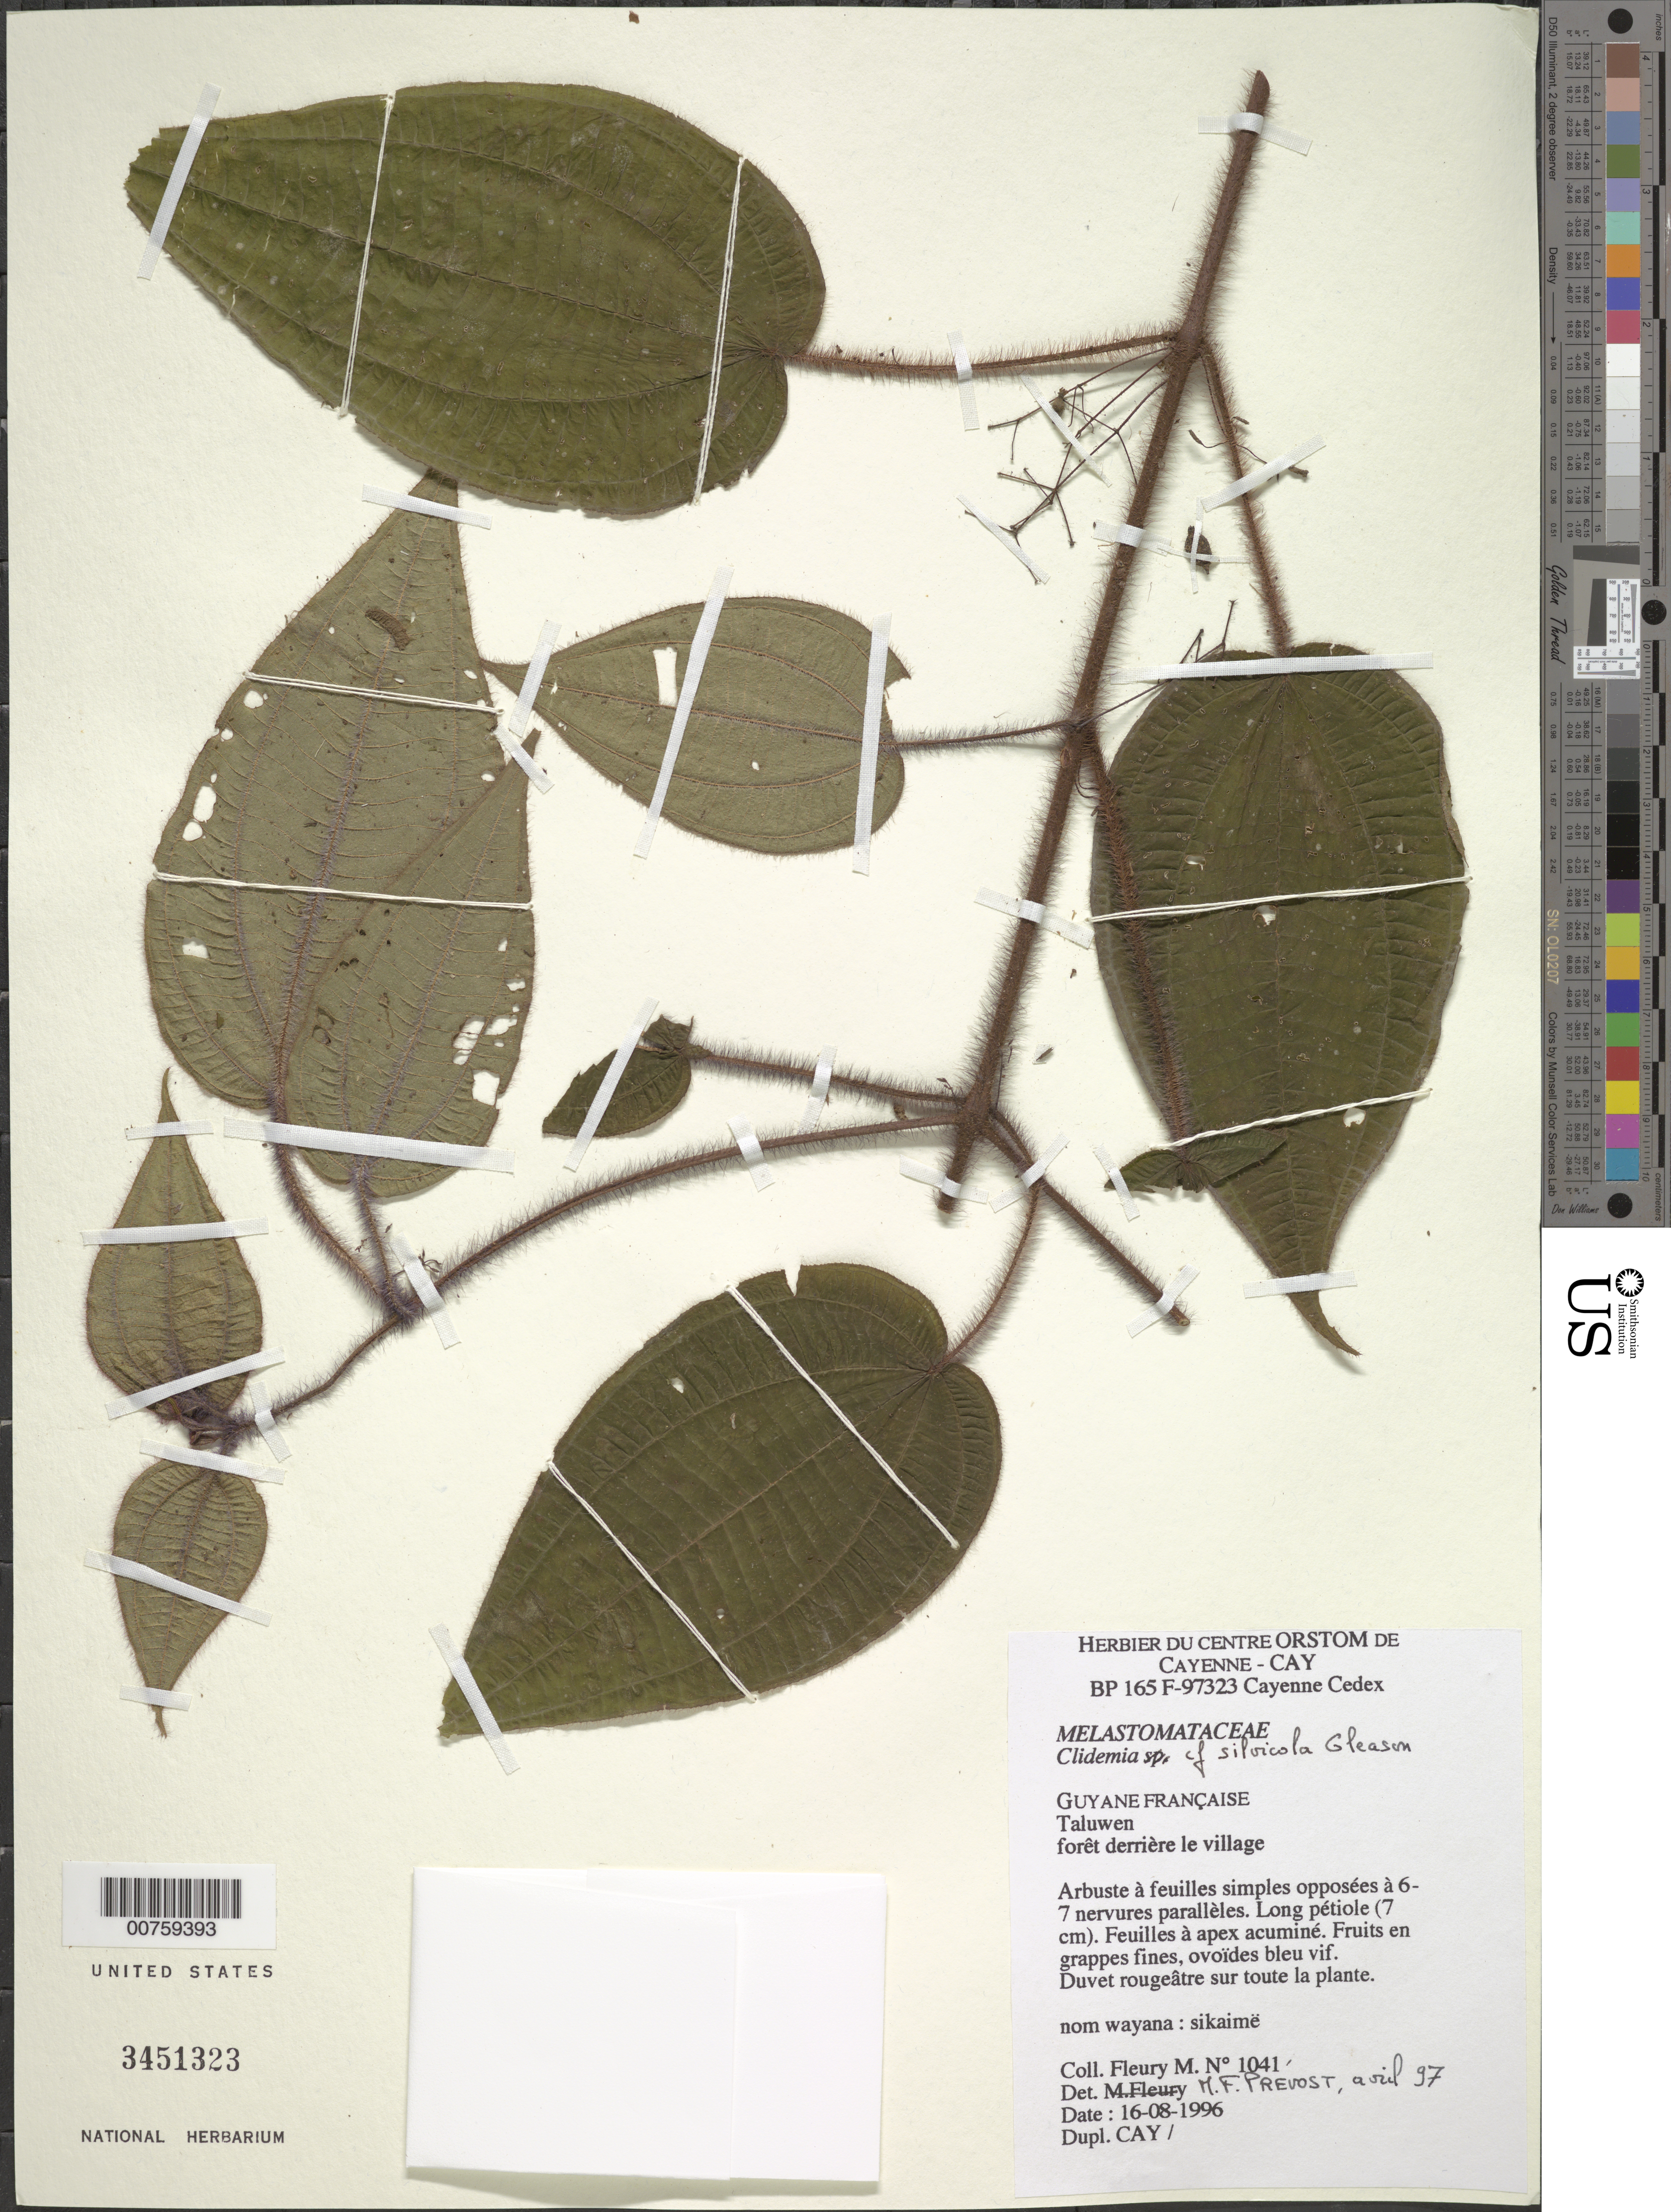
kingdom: Plantae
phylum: Tracheophyta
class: Magnoliopsida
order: Myrtales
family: Melastomataceae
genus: Clidemia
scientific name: Clidemia silvicola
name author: Gleason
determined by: Michelangeli, F. A.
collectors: M. Fleury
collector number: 1041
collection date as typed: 16-Aug-96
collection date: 1996-08-16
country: French Guiana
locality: Taluwen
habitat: Forest behind village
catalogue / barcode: US 3451323